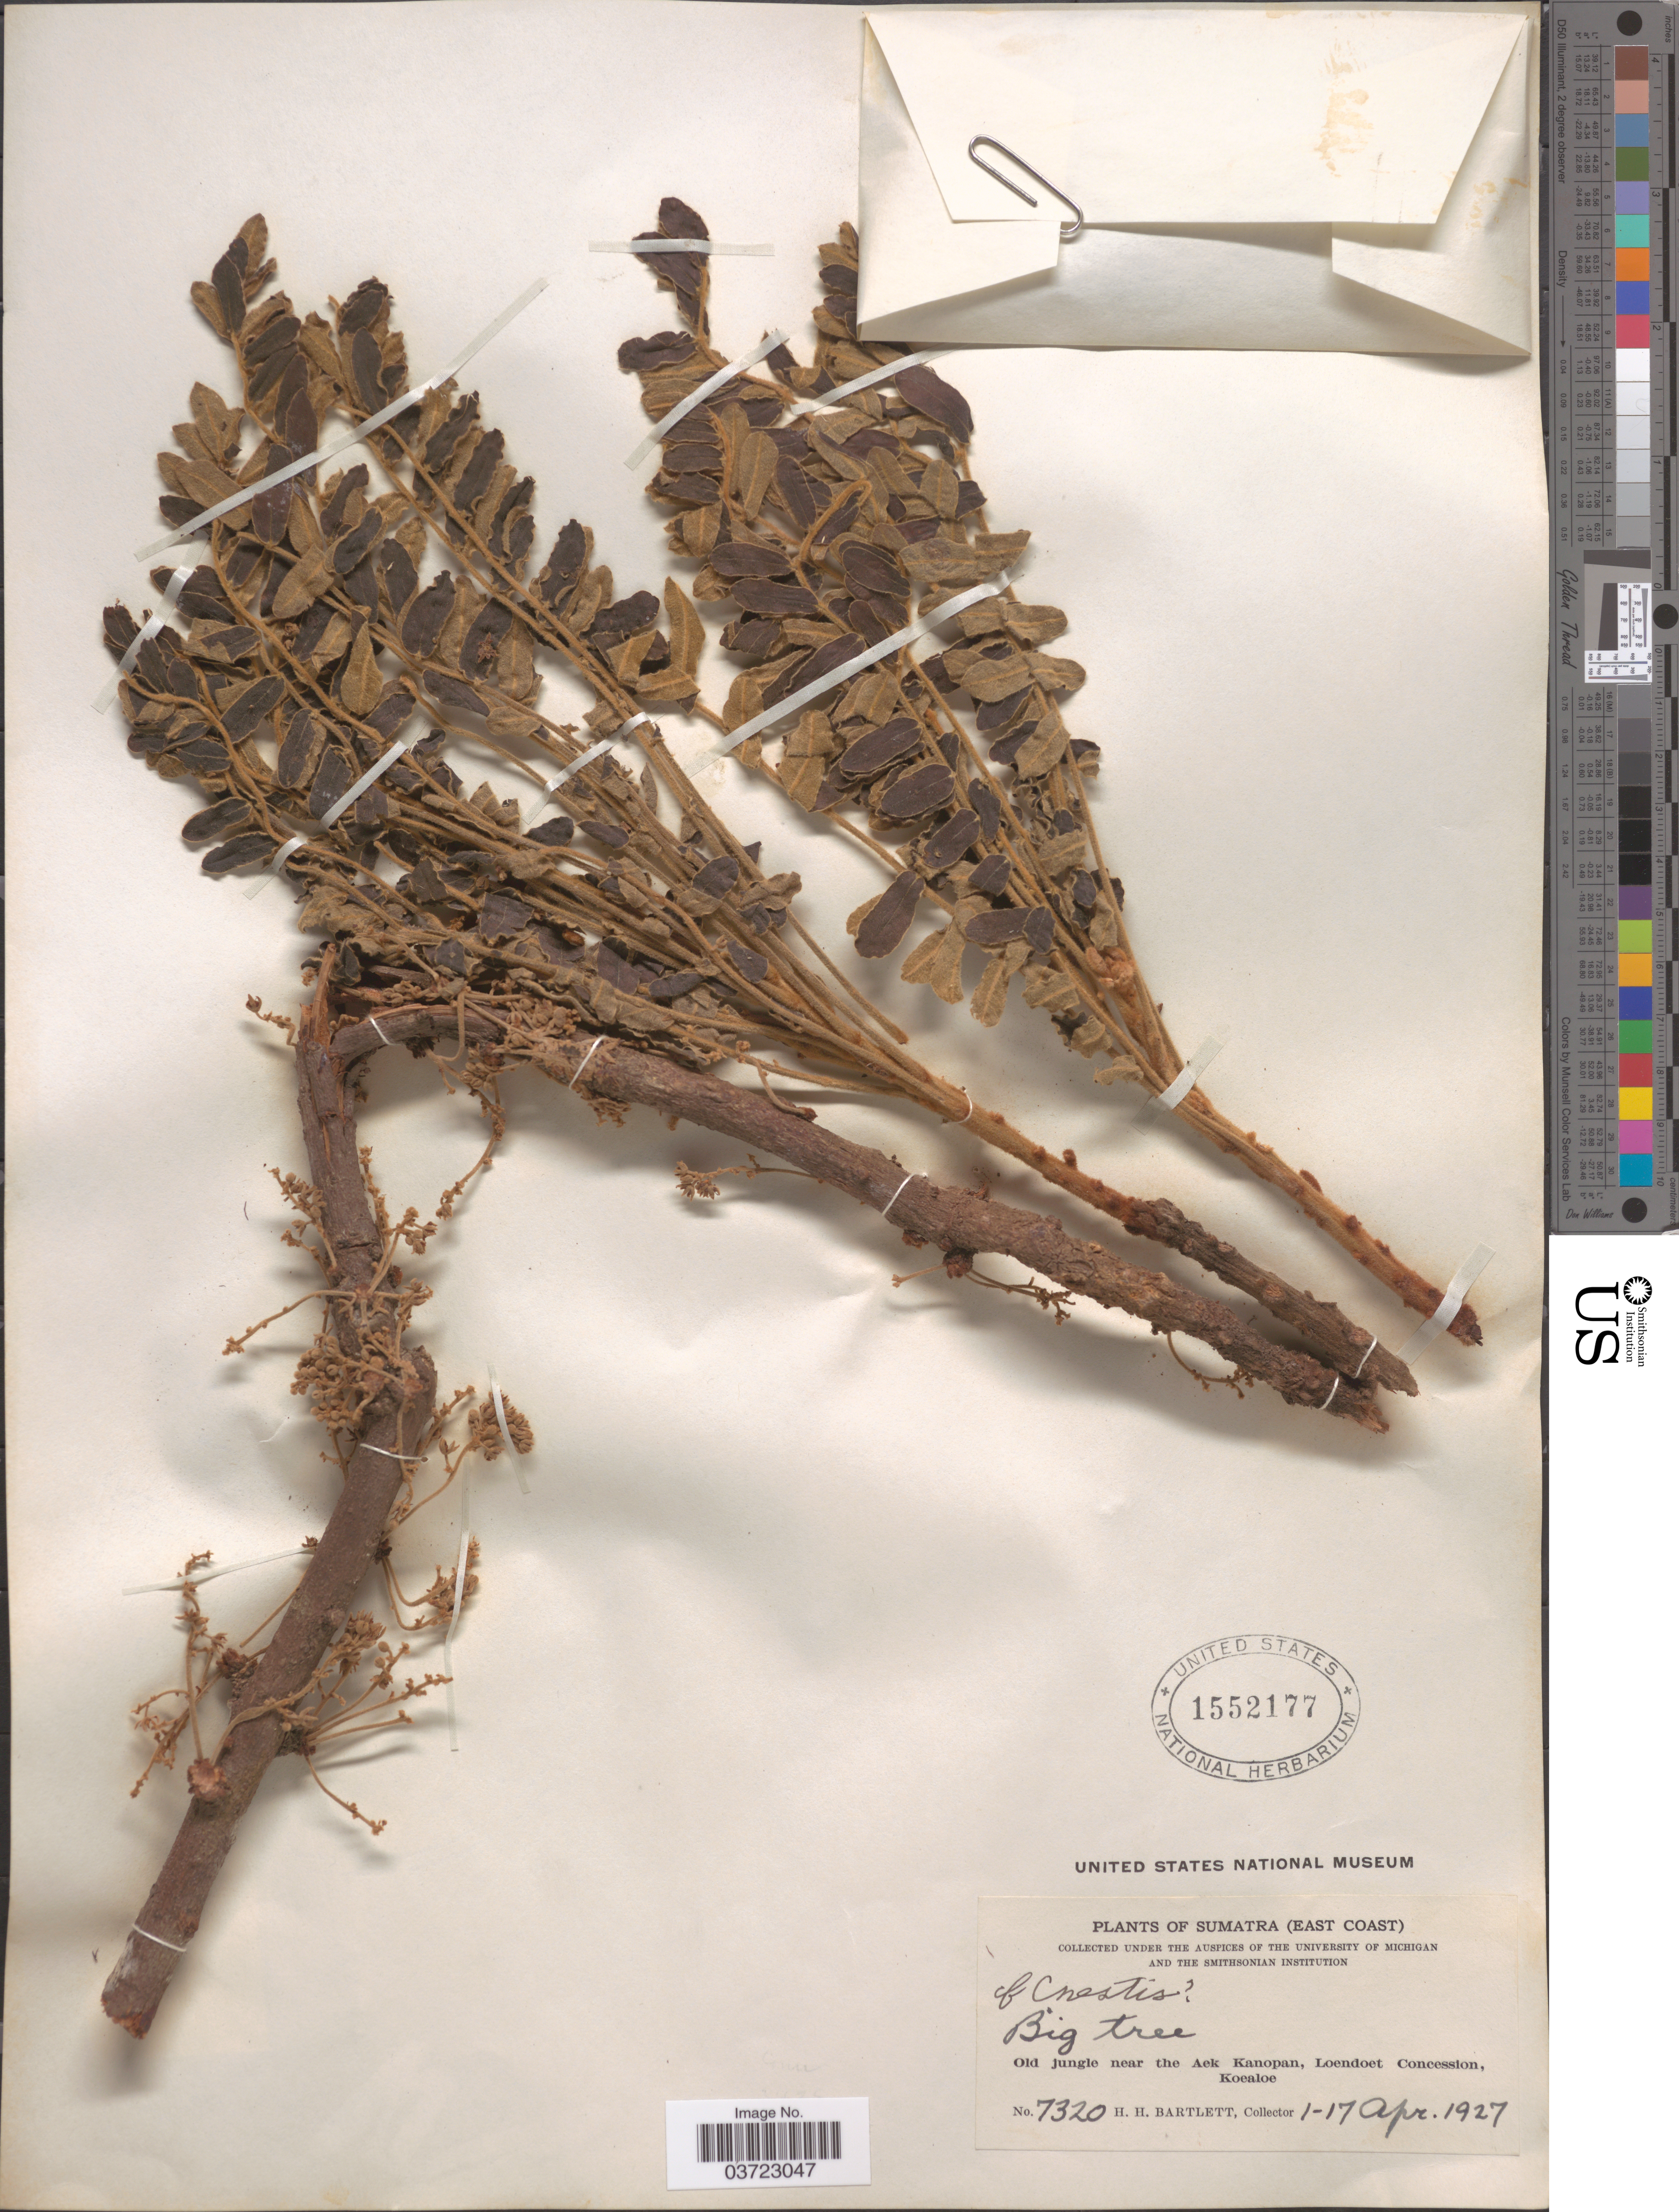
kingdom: Plantae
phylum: Tracheophyta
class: Magnoliopsida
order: Oxalidales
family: Connaraceae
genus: Cnestis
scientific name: Cnestis palala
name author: (Lour.) Merr.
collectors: H. H. Bartlett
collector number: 7320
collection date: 1927-04-01/1927-04-17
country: Indonesia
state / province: Sumatra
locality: East Coast. Old jungle near the Aek Kanopan, Loendoet Concession, Koealoe.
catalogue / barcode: US 1552177